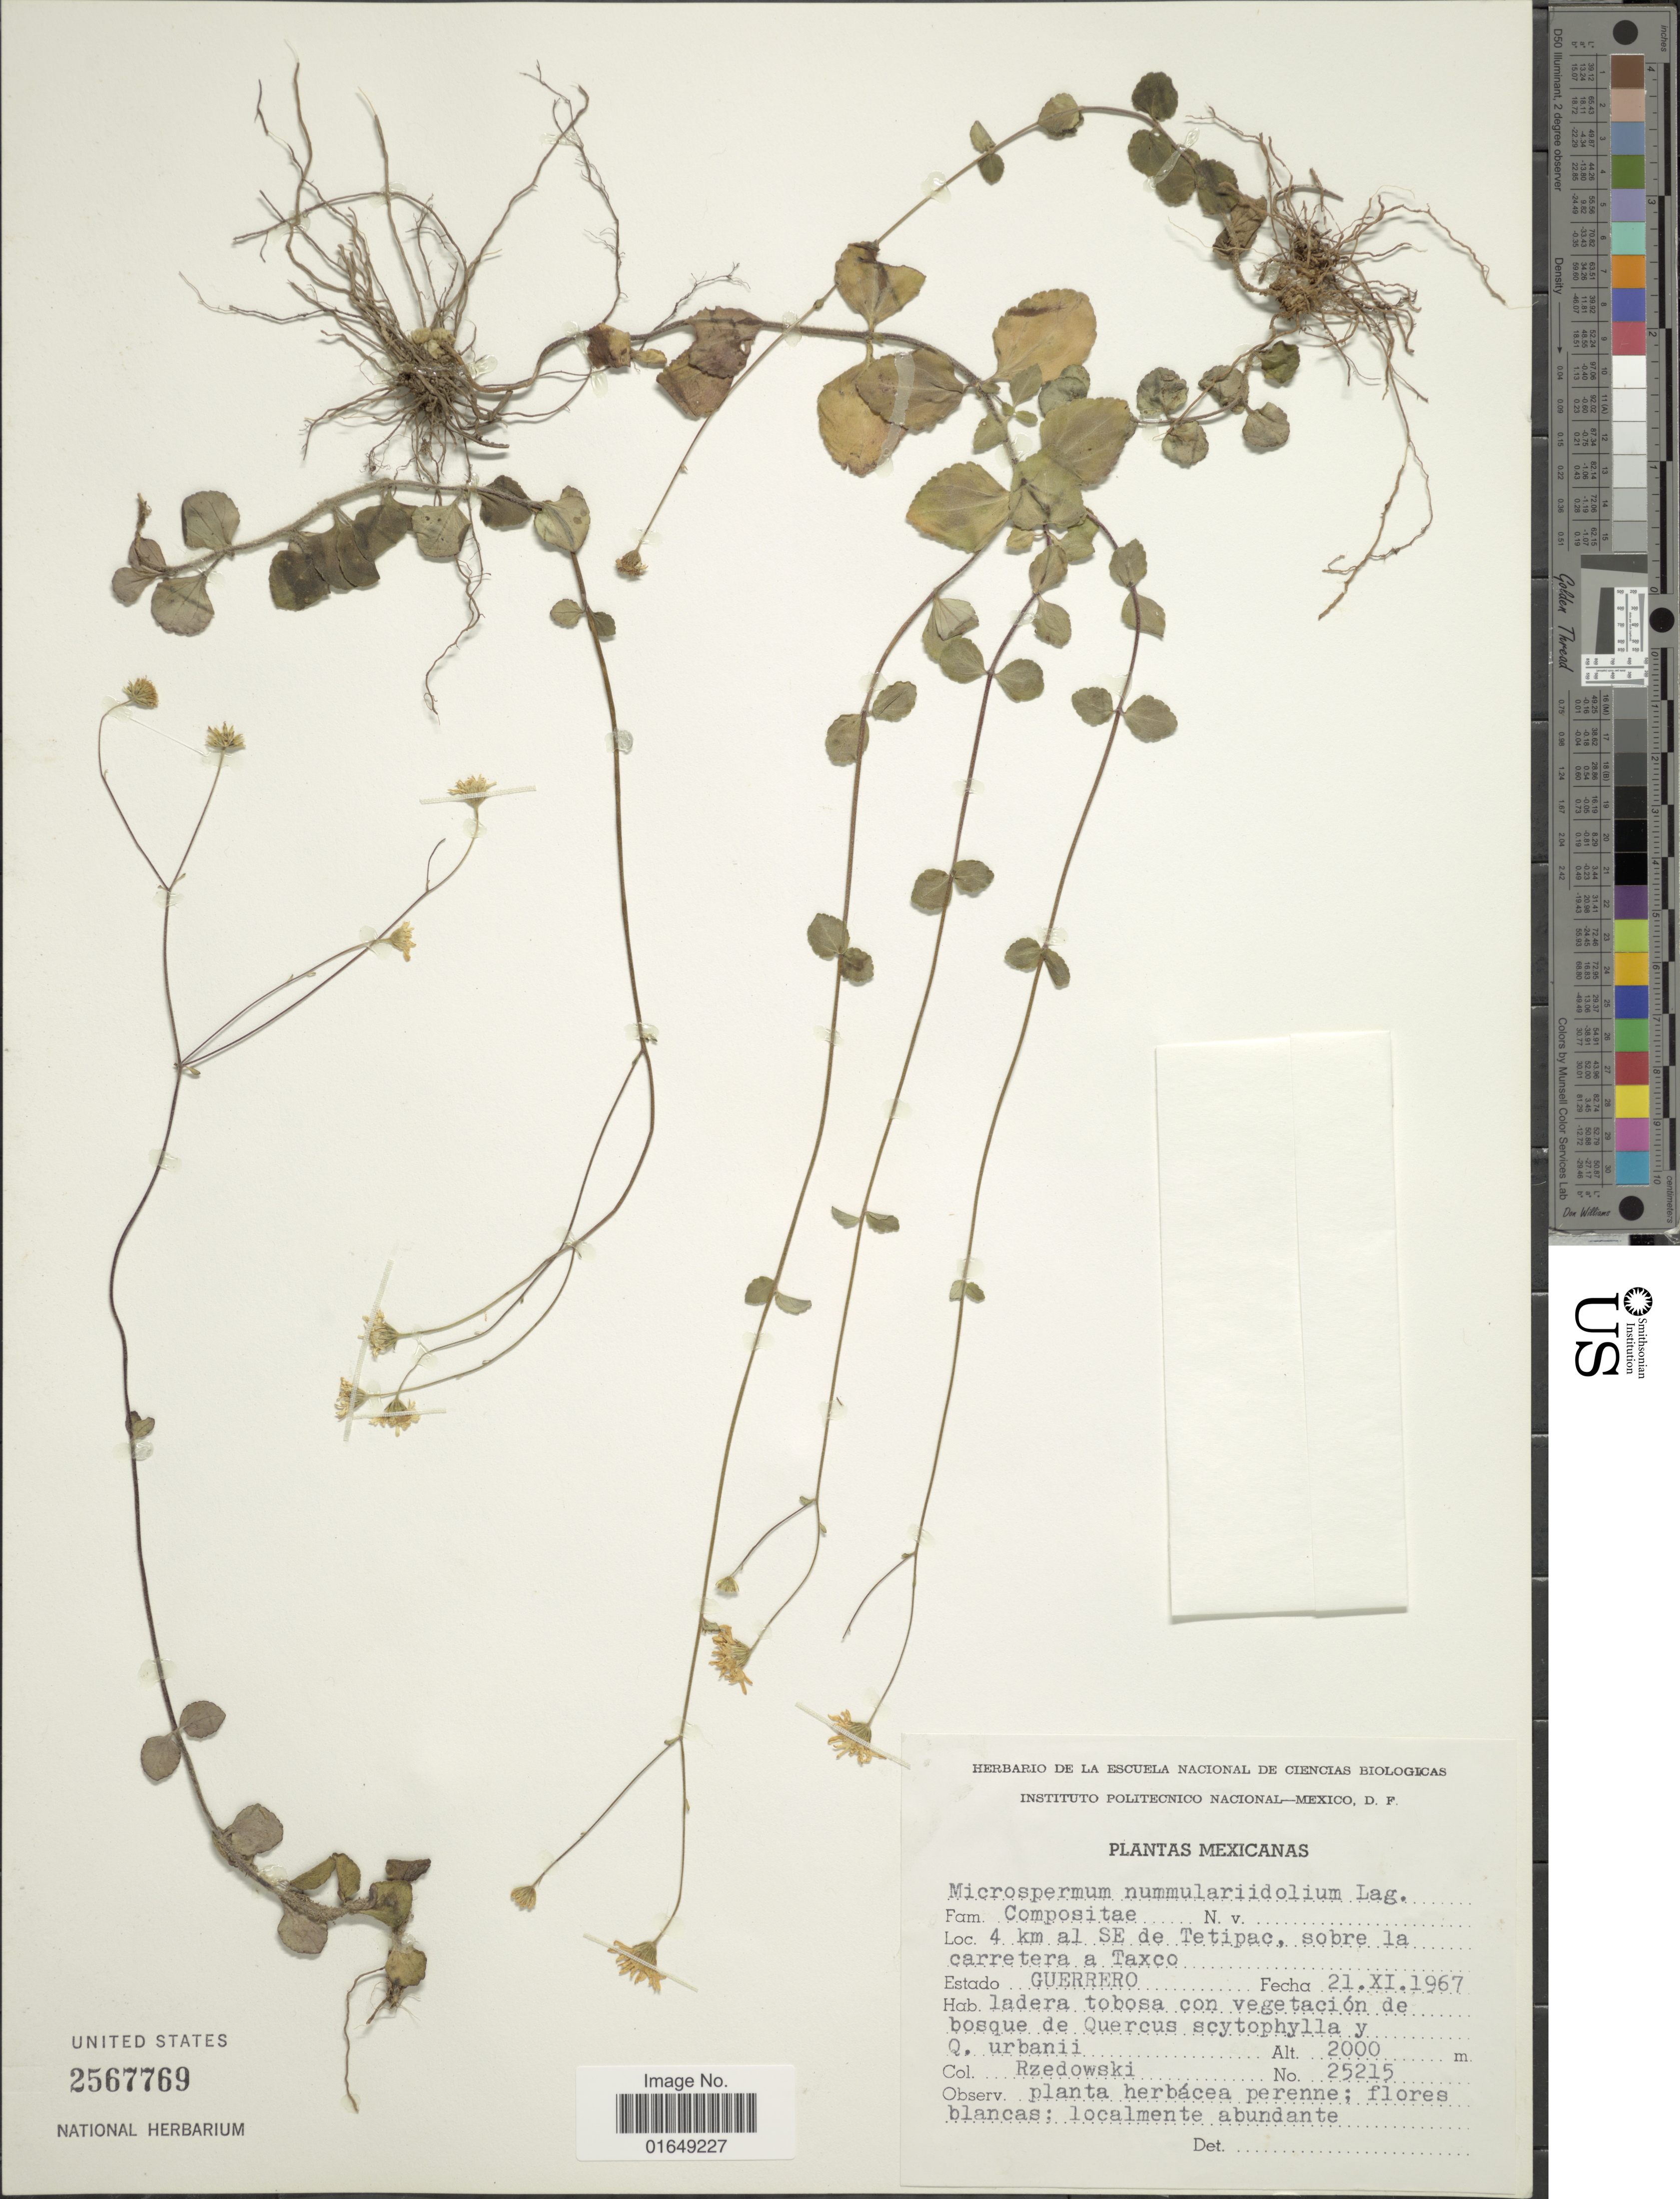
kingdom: Plantae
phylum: Tracheophyta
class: Magnoliopsida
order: Asterales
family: Asteraceae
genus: Microspermum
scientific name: Microspermum numulariaefolium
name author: Lag.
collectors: Rzedowski, --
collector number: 25215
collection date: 1967-11-21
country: Mexico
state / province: Guerrero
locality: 4 km al SE de Tetipac, sobre la carretera a Taxco.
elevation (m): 2000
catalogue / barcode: US 2567769